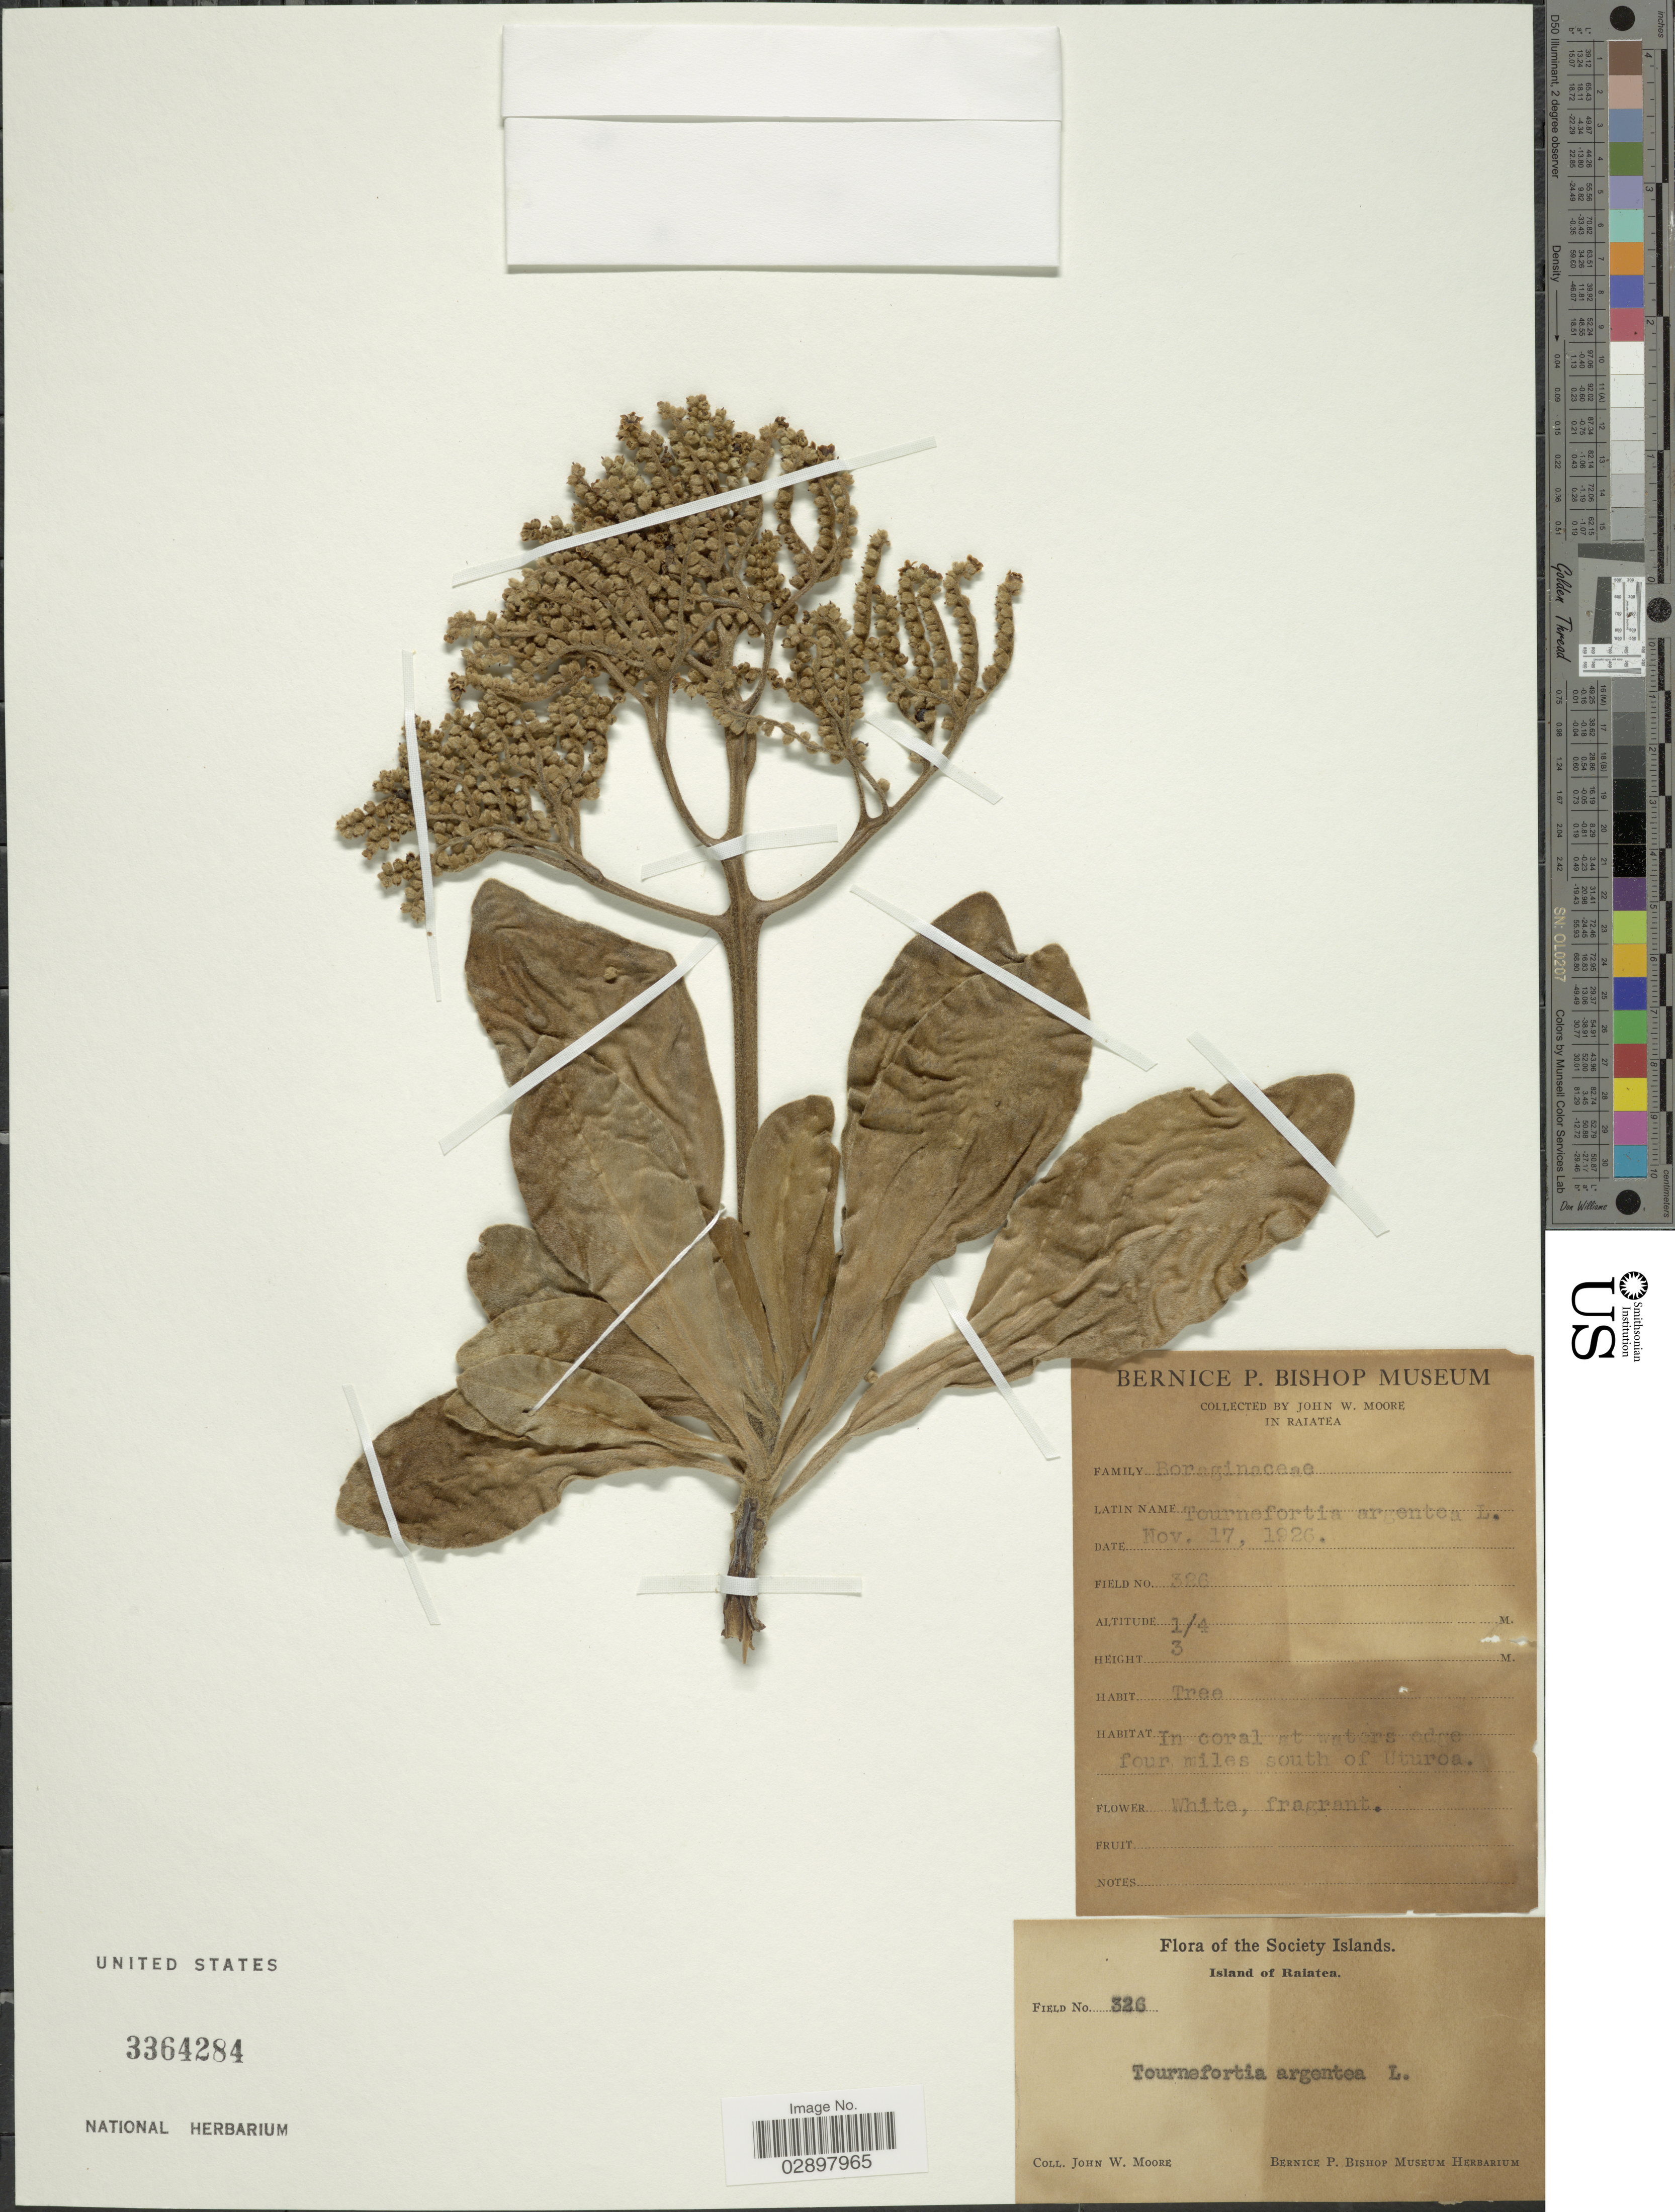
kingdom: Plantae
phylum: Tracheophyta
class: Magnoliopsida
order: Boraginales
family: Heliotropiaceae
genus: Heliotropium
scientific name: Heliotropium arboreum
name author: (Blanco) Mabberley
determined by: Wagner, W. L., (BOT), Smithsonian Institution - National Museum of Natural History (UNITED STATES)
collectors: J. Moore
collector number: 326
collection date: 1926-11-17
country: French Polynesia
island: Raiatea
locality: In coral ar waters edge four miles south of Uturoa. Society Islands. Island of Raiatea.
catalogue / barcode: US 3364284